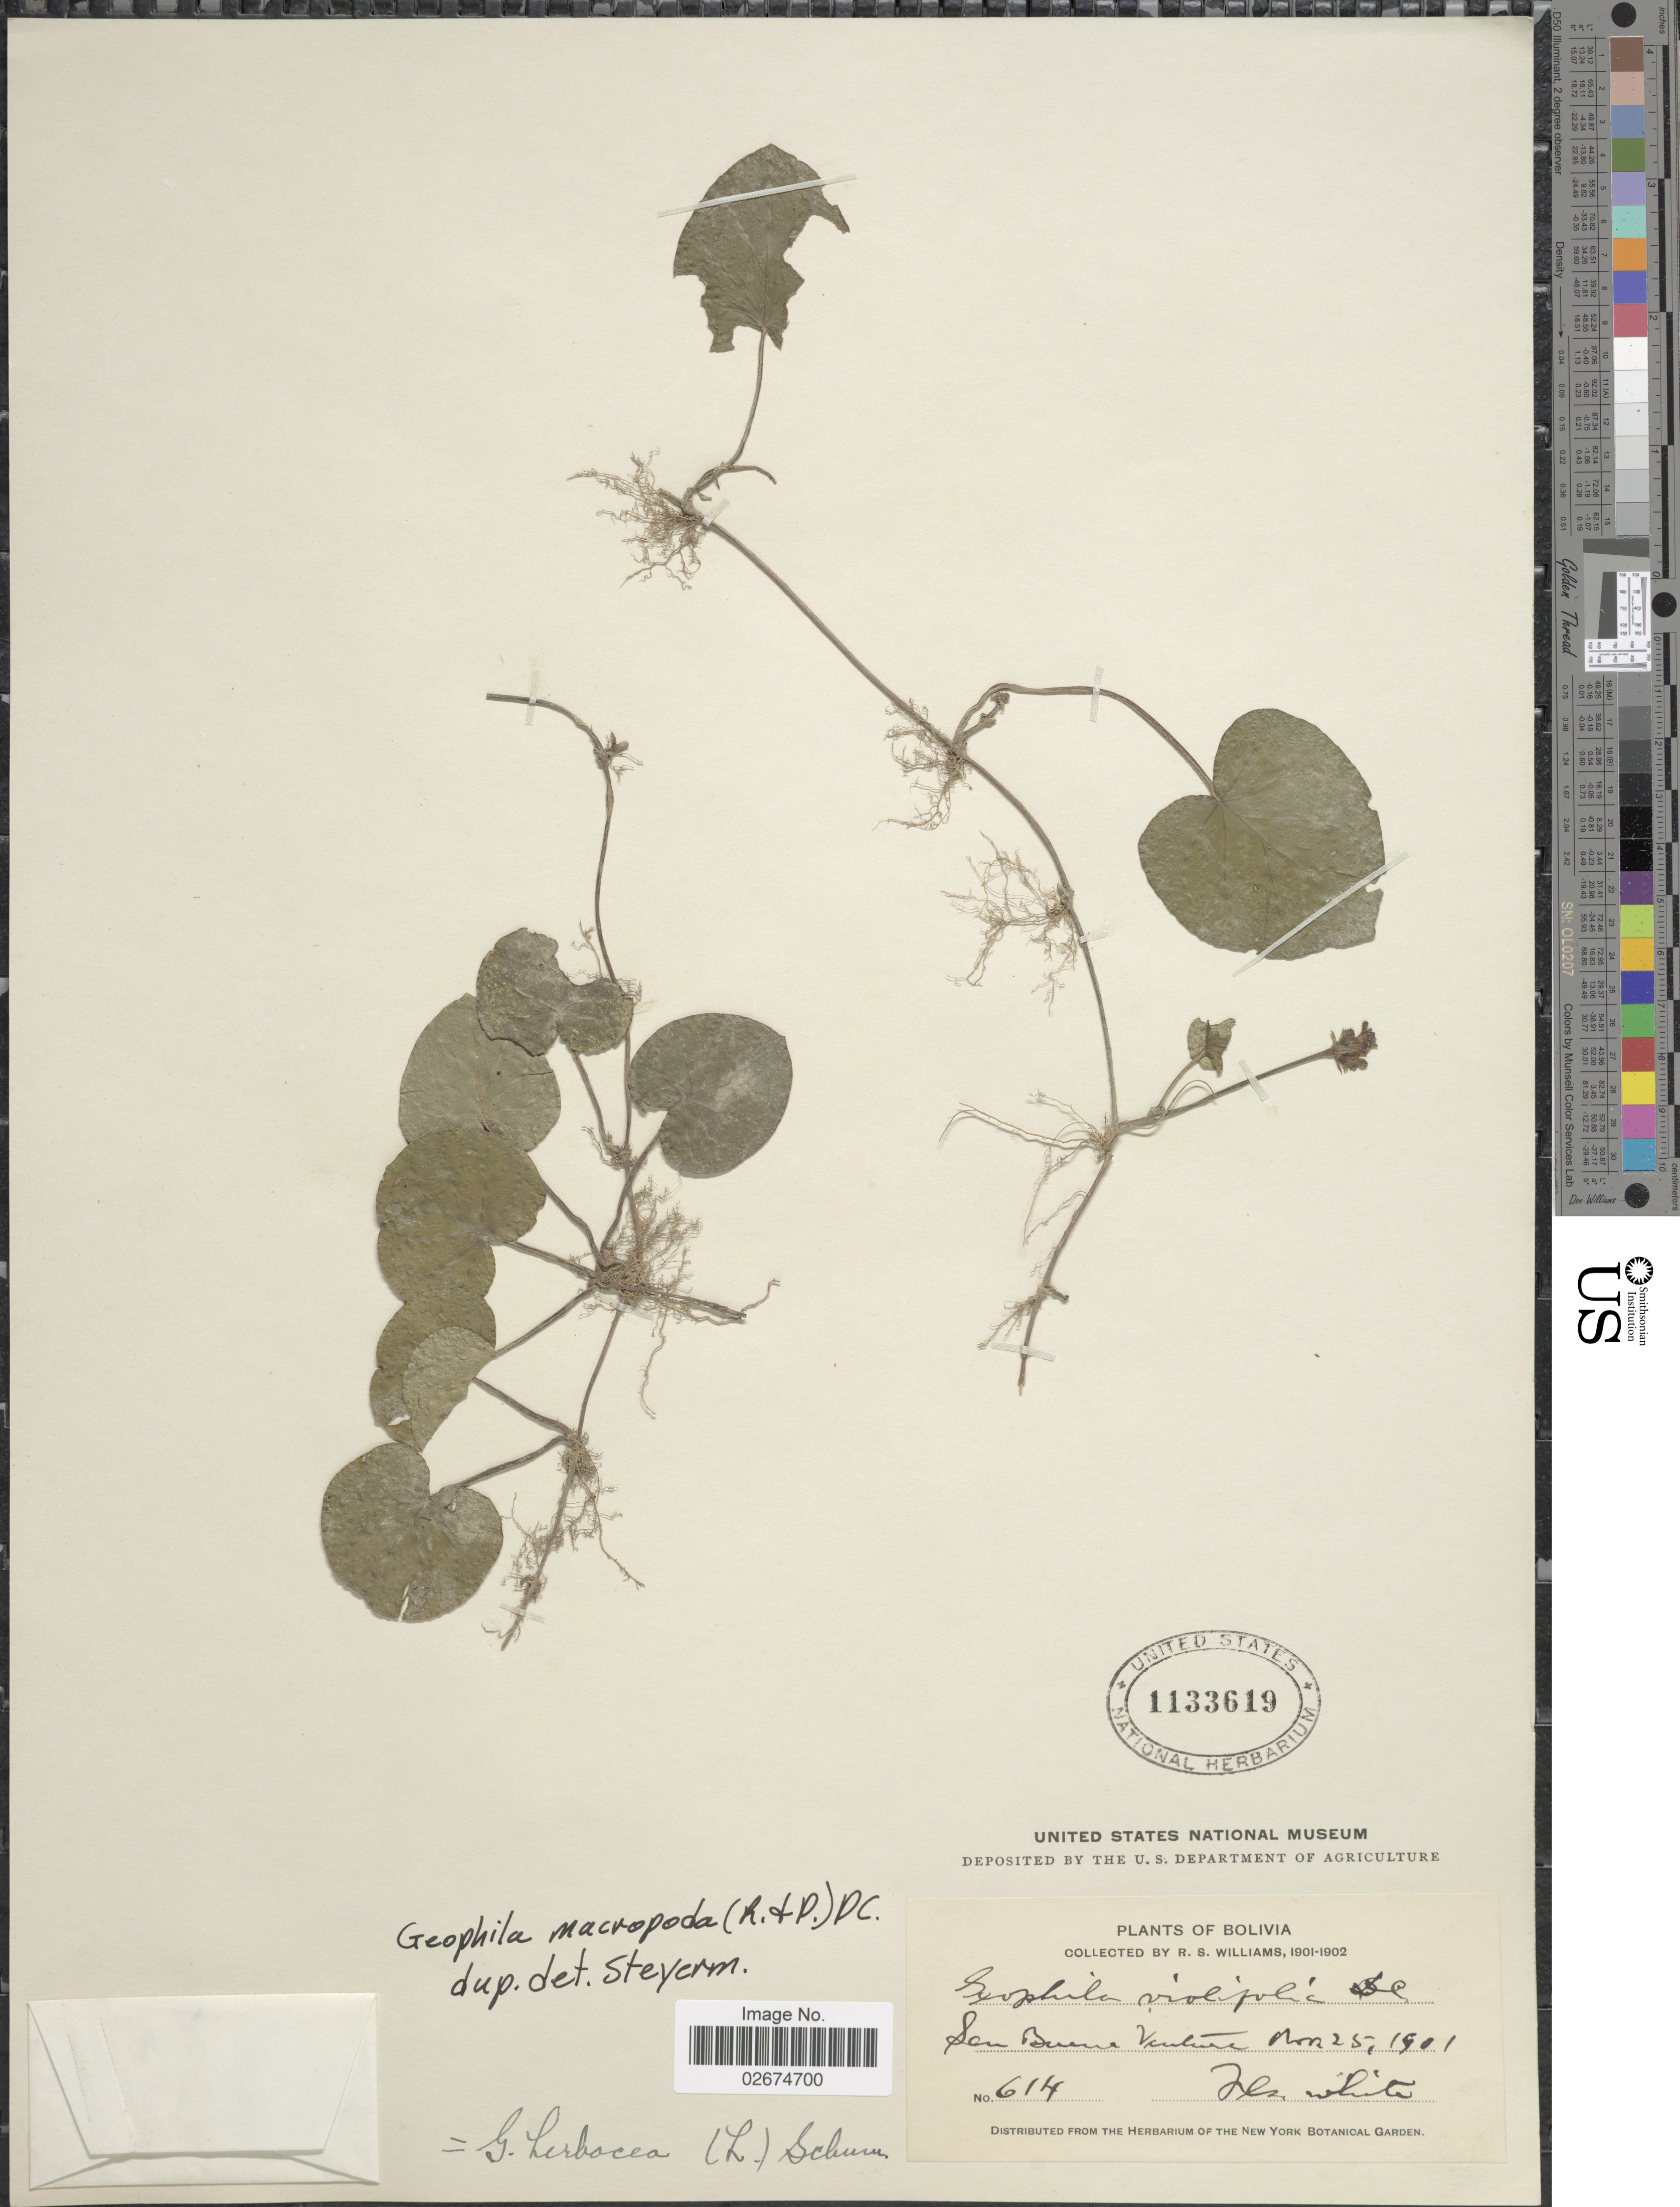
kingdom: Plantae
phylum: Tracheophyta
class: Magnoliopsida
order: Gentianales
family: Rubiaceae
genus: Geophila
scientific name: Geophila macropoda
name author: (Ruiz & Pav.) DC.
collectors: R. S. Williams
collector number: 614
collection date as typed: Nov, 25, 1901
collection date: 1901-11-25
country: Bolivia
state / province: La Paz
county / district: Iturralde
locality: San Buena Ventura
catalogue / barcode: US 1133619